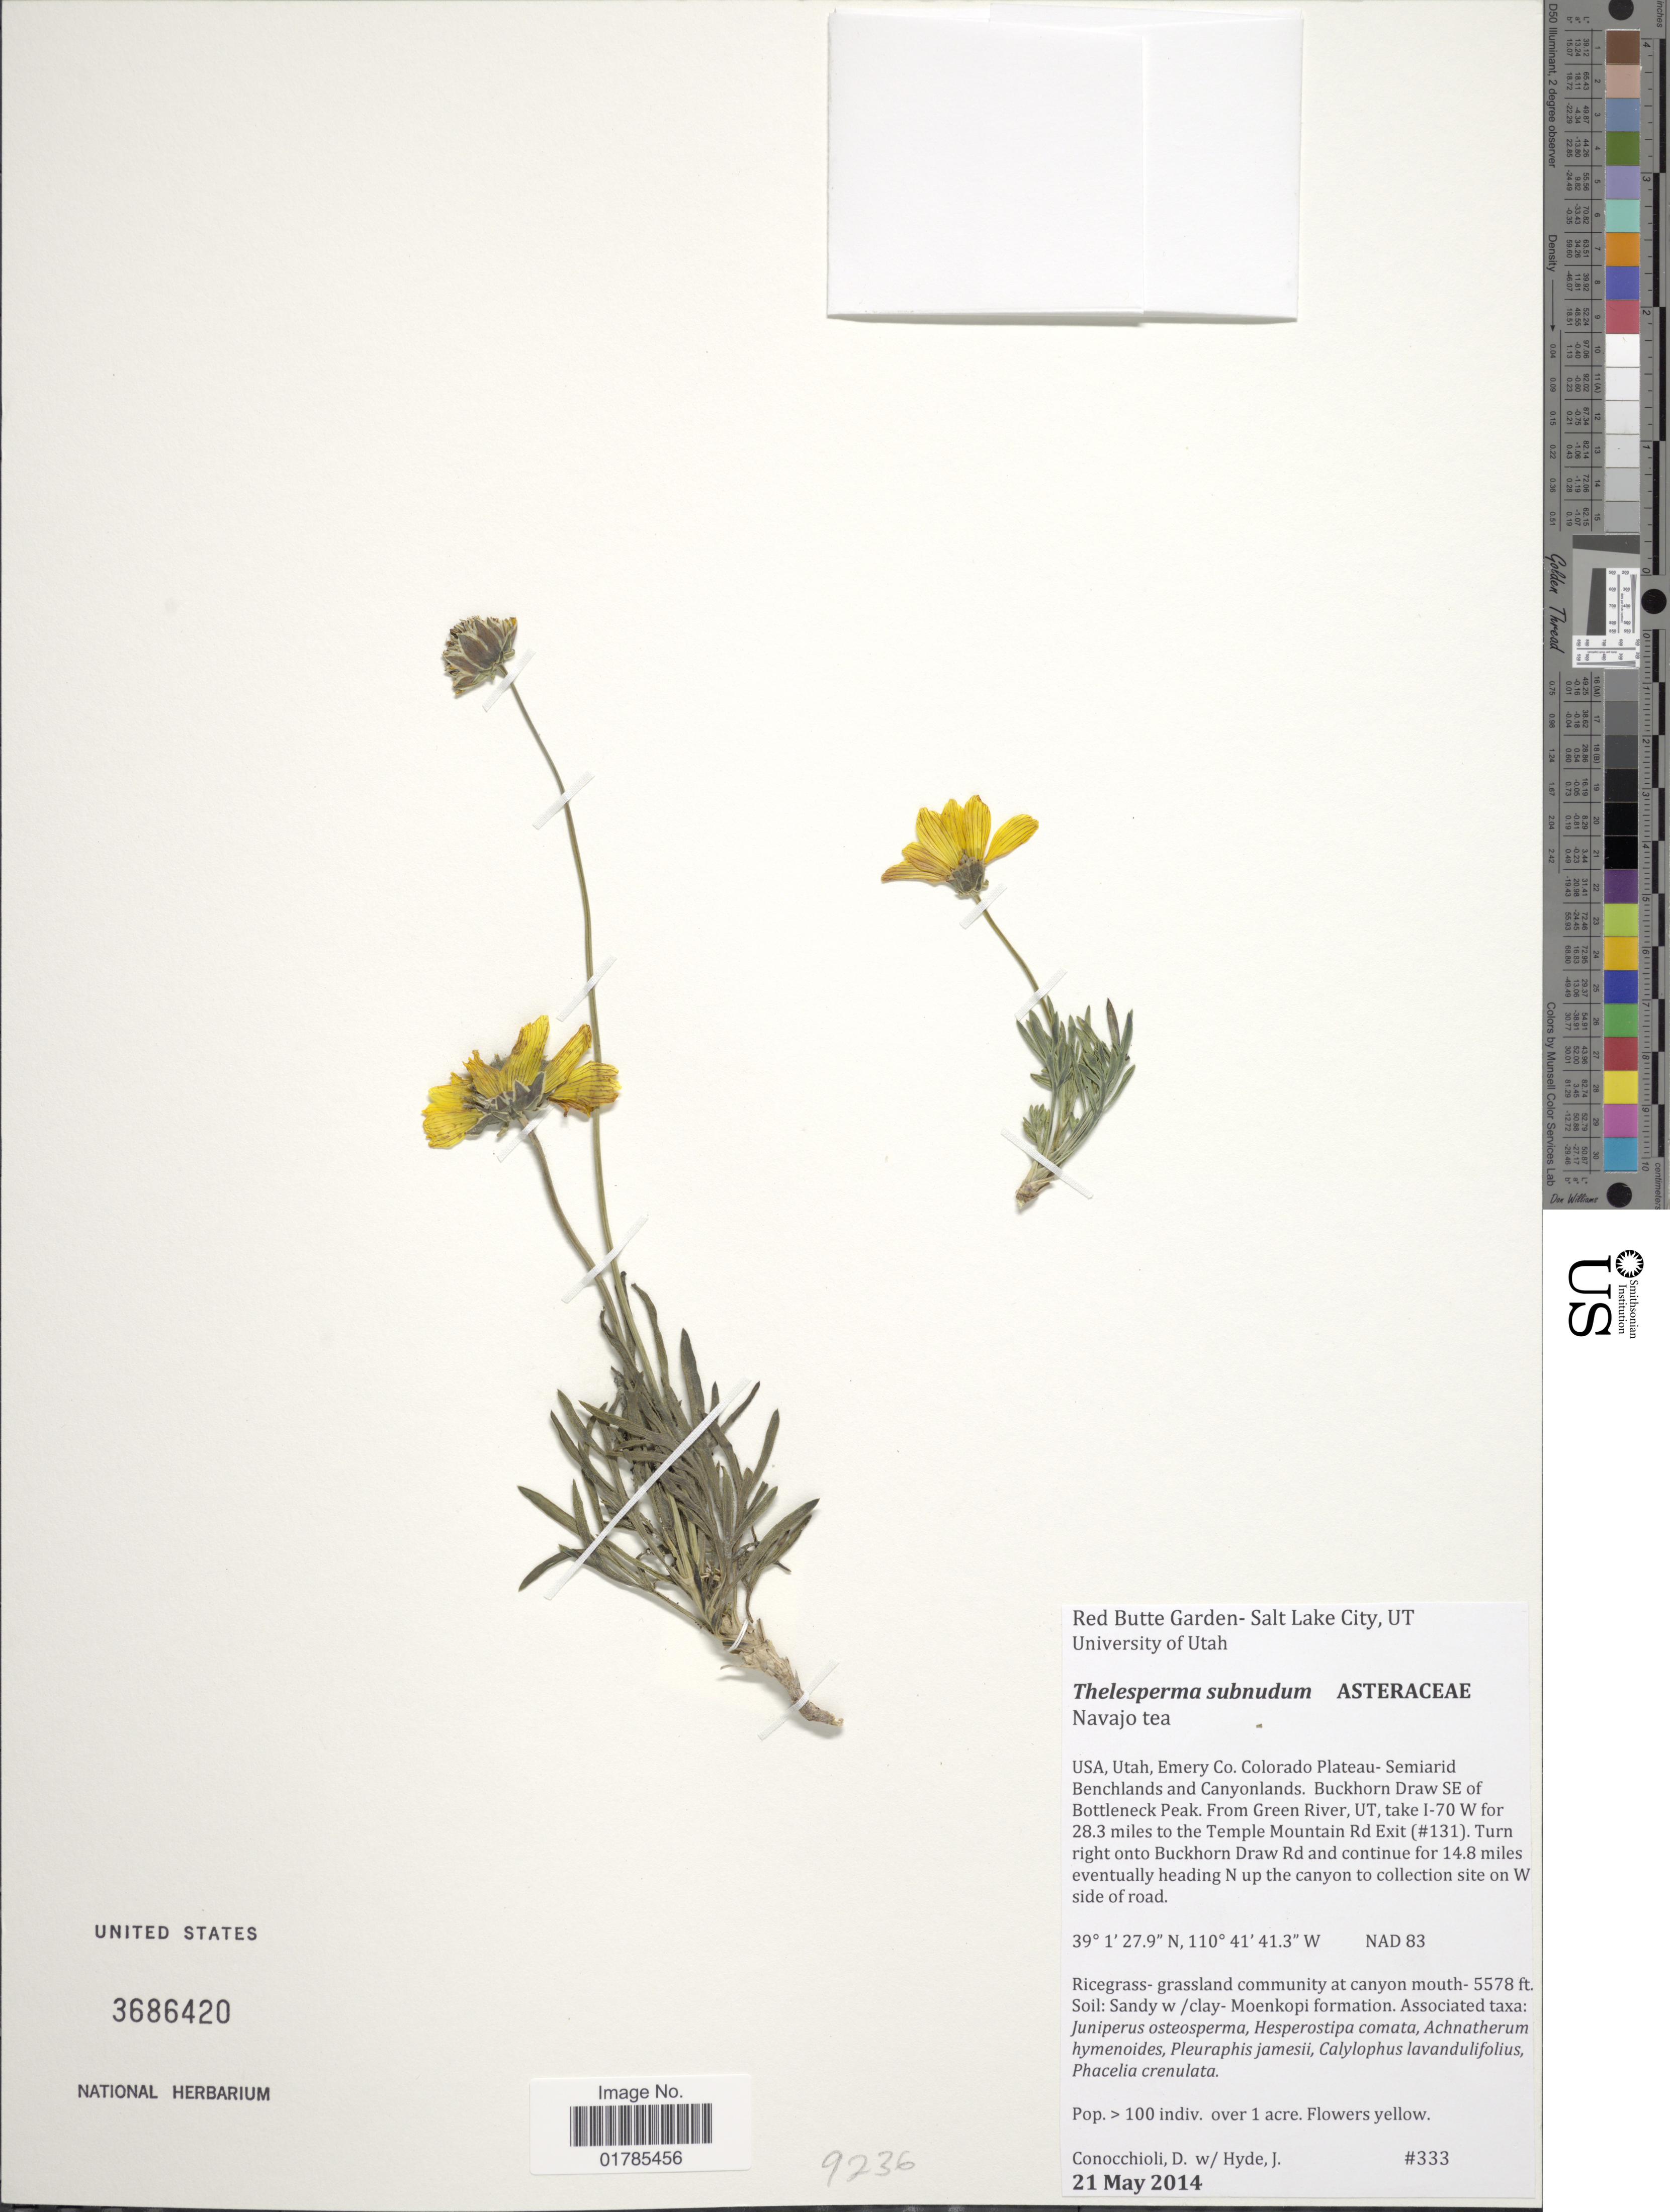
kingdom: Plantae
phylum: Tracheophyta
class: Magnoliopsida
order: Asterales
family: Asteraceae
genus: Thelesperma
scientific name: Thelesperma subnudum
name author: A. Gray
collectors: D. Conocchioli & J. Hyde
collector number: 333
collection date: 2014-05-21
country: United States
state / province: Utah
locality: Emery Co. Colorado Plateau-Semiarid Benchlands and Canyonlands, Buckhorn Draw SE of Bottleneck Peak, From Green River, UT, take I-70 W for 28.3 miles to the Temple Mountain Rd Exit (#131). Turn right onto Buckhorn Draw Rd and continue for 14.8 miles eventually heading N up the canyon to collection site on W side of road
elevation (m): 1700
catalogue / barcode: US 3686420